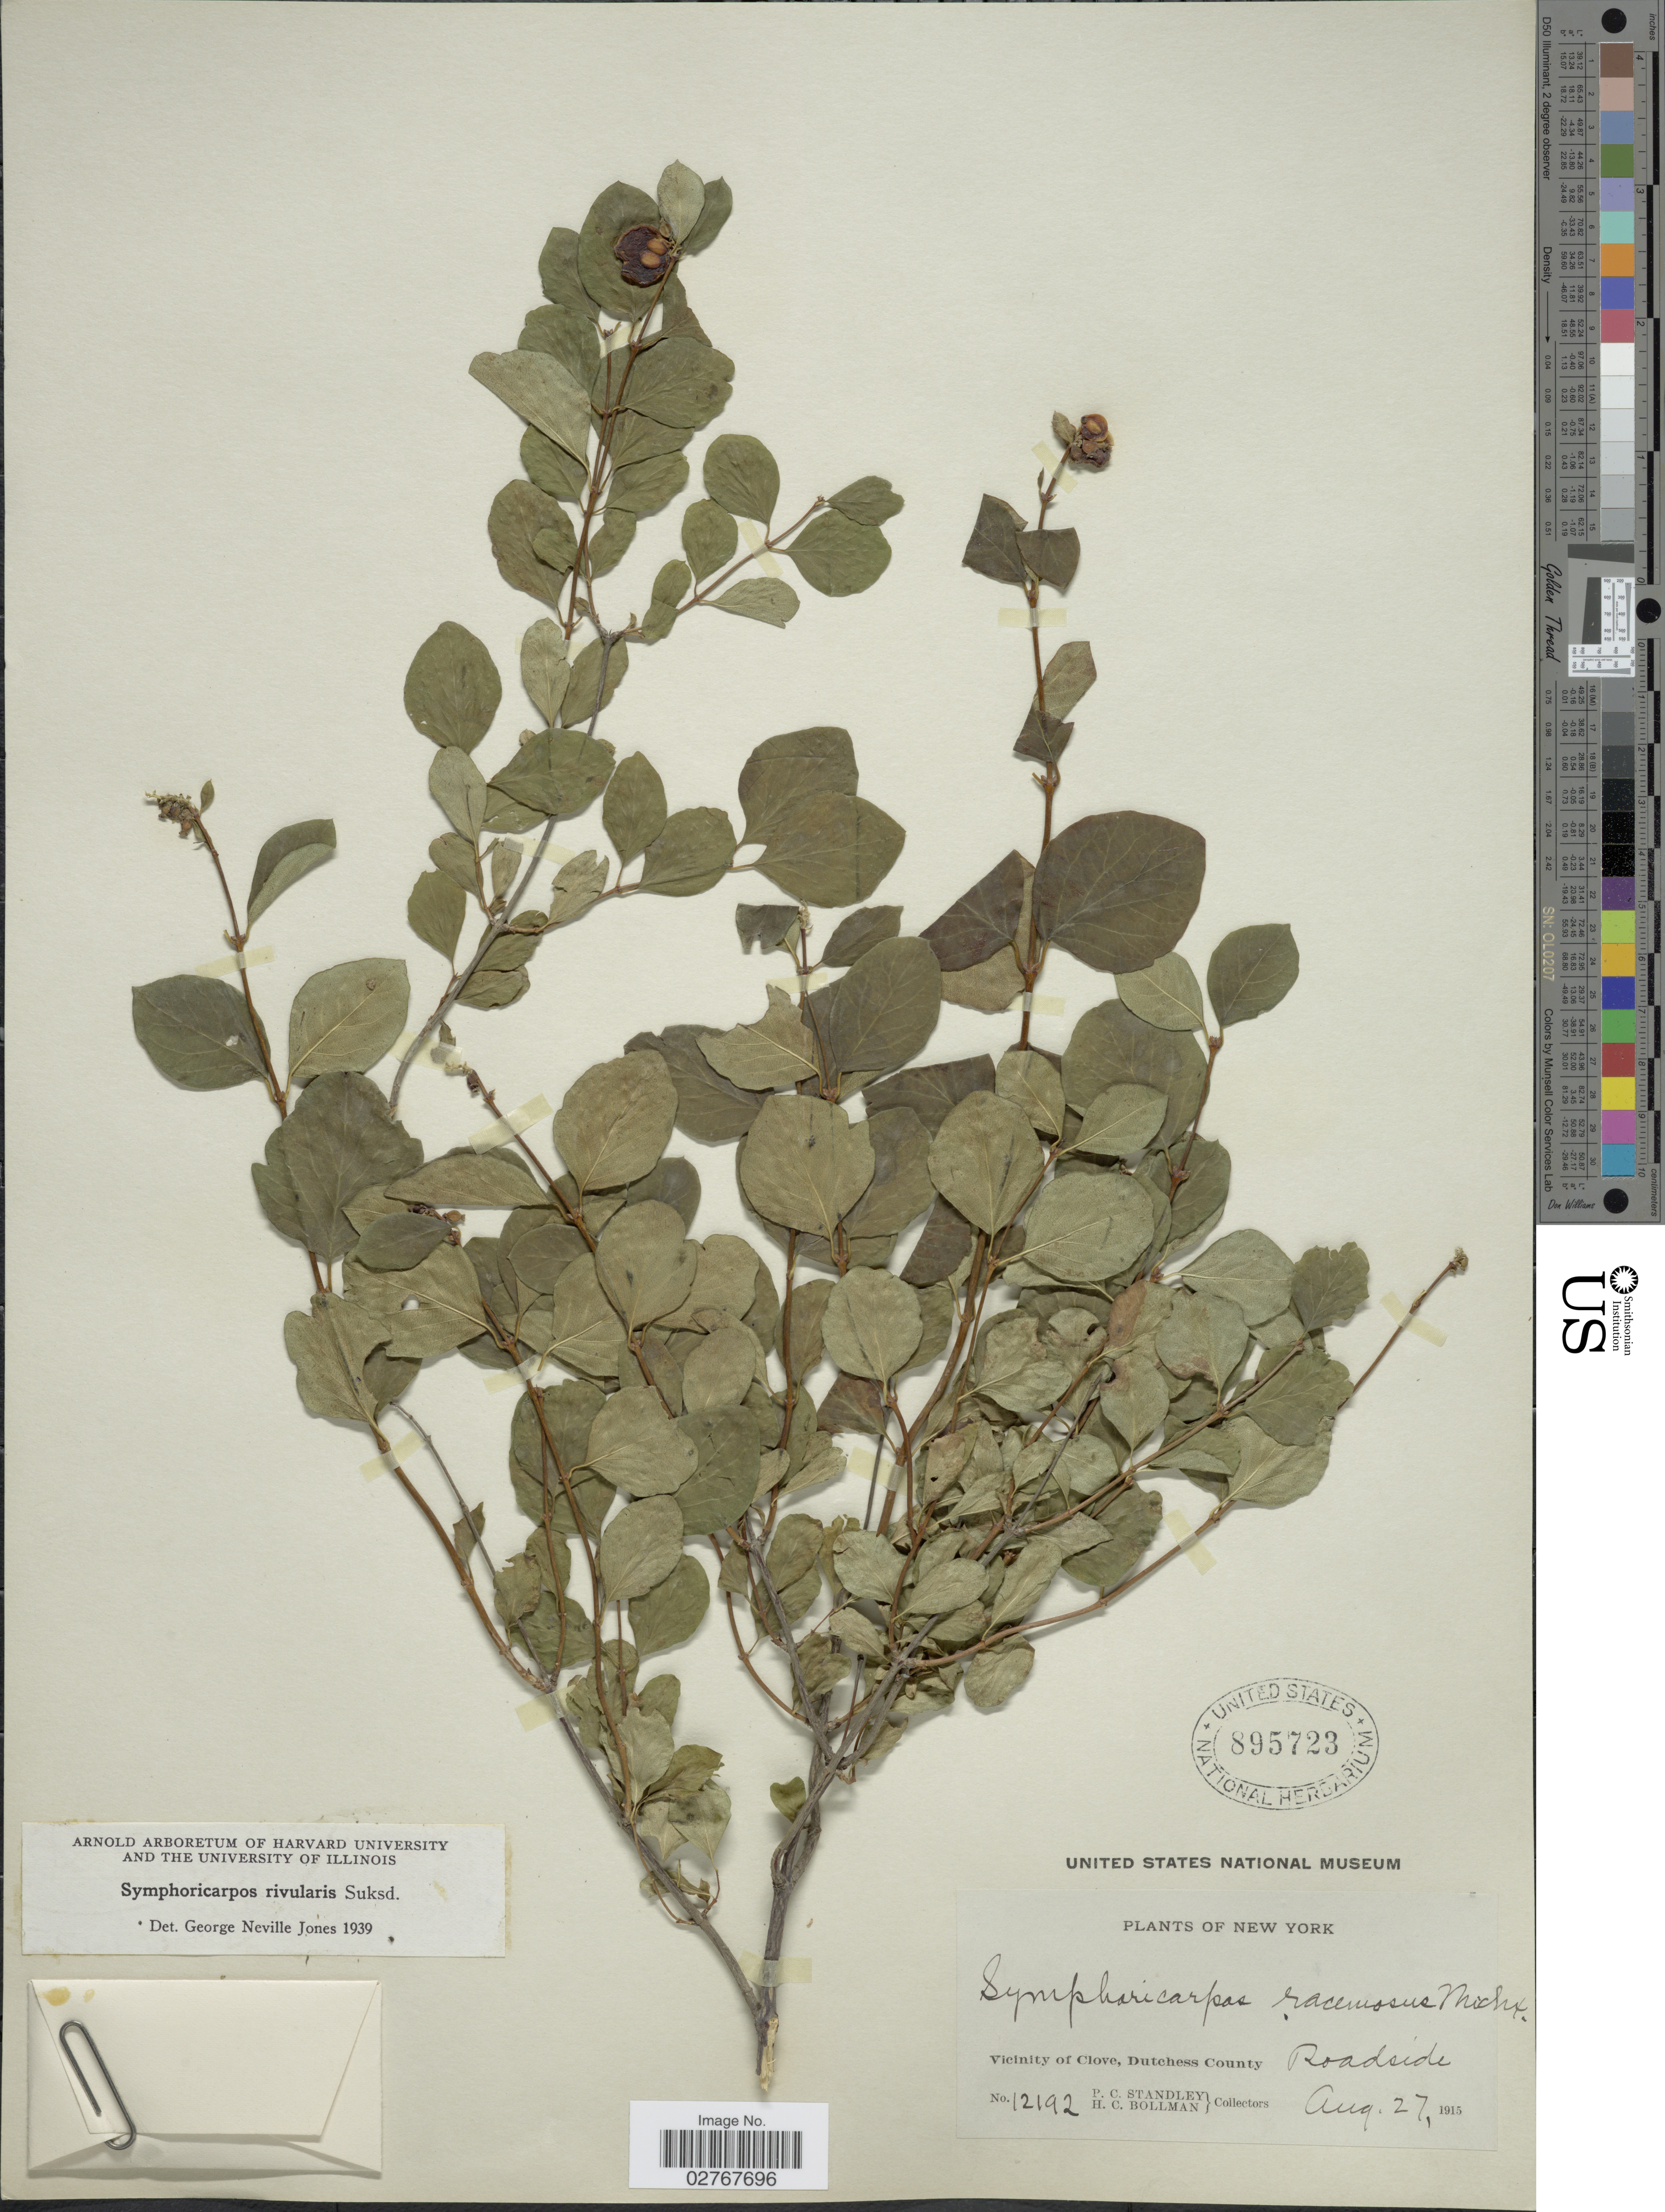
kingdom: Plantae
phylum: Tracheophyta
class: Magnoliopsida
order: Dipsacales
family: Caprifoliaceae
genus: Symphoricarpos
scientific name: Symphoricarpos rivularis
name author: Suksd.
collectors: P. C. Standley & H. C. Bollman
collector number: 12192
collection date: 1915-08-29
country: United States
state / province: New York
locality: Vicinity of Clove, Dutchess County.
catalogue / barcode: US 895723